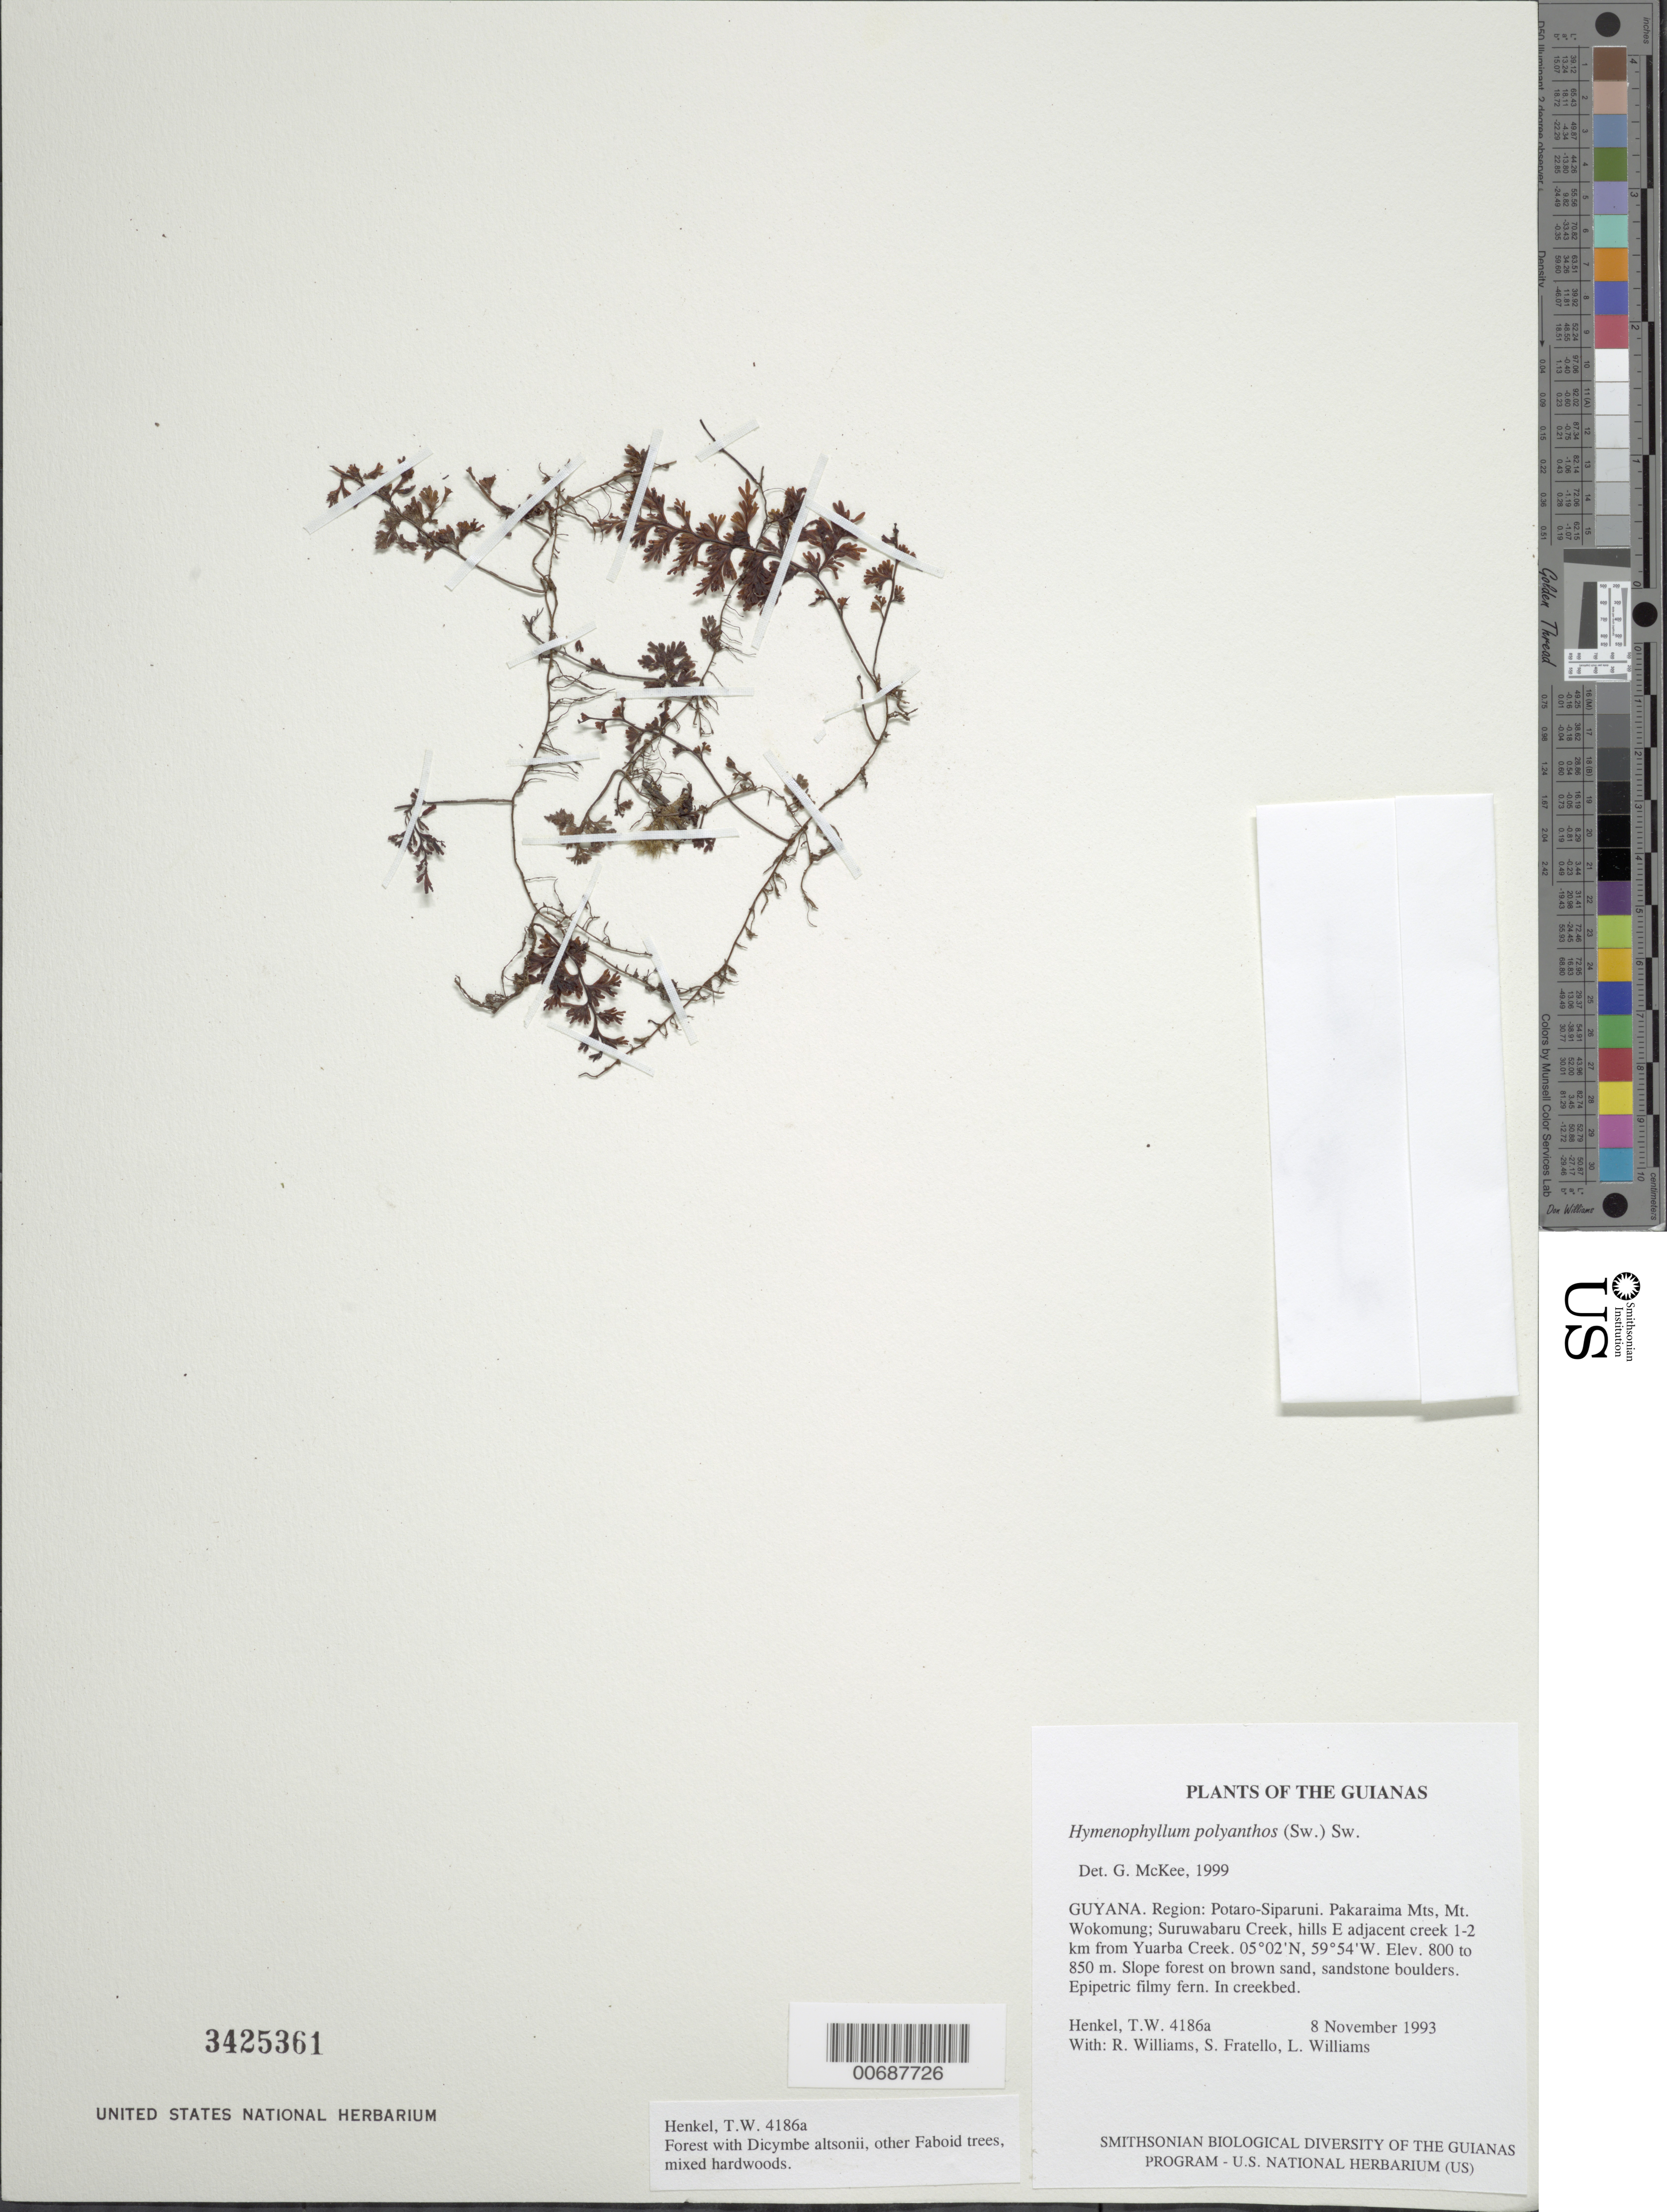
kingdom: Plantae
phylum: Tracheophyta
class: Polypodiopsida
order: Hymenophyllales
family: Hymenophyllaceae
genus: Hymenophyllum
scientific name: Hymenophyllum polyanthos var. polyanthos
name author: (Sw.) Sw.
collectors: T. Henkel, R. Williams, S. Fratello & L. Williams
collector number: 4186 a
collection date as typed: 8 November 1993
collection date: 1993-11-08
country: Guyana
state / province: Potaro-Siparuni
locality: Pakaraima Mts, Mt. Wokomung; Suruwabaru Creek, hills E adjacent creek 1-2 km from Yuarba Creek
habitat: Slope forest on brown sand, sandstone boulders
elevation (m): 800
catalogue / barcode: US 3425361